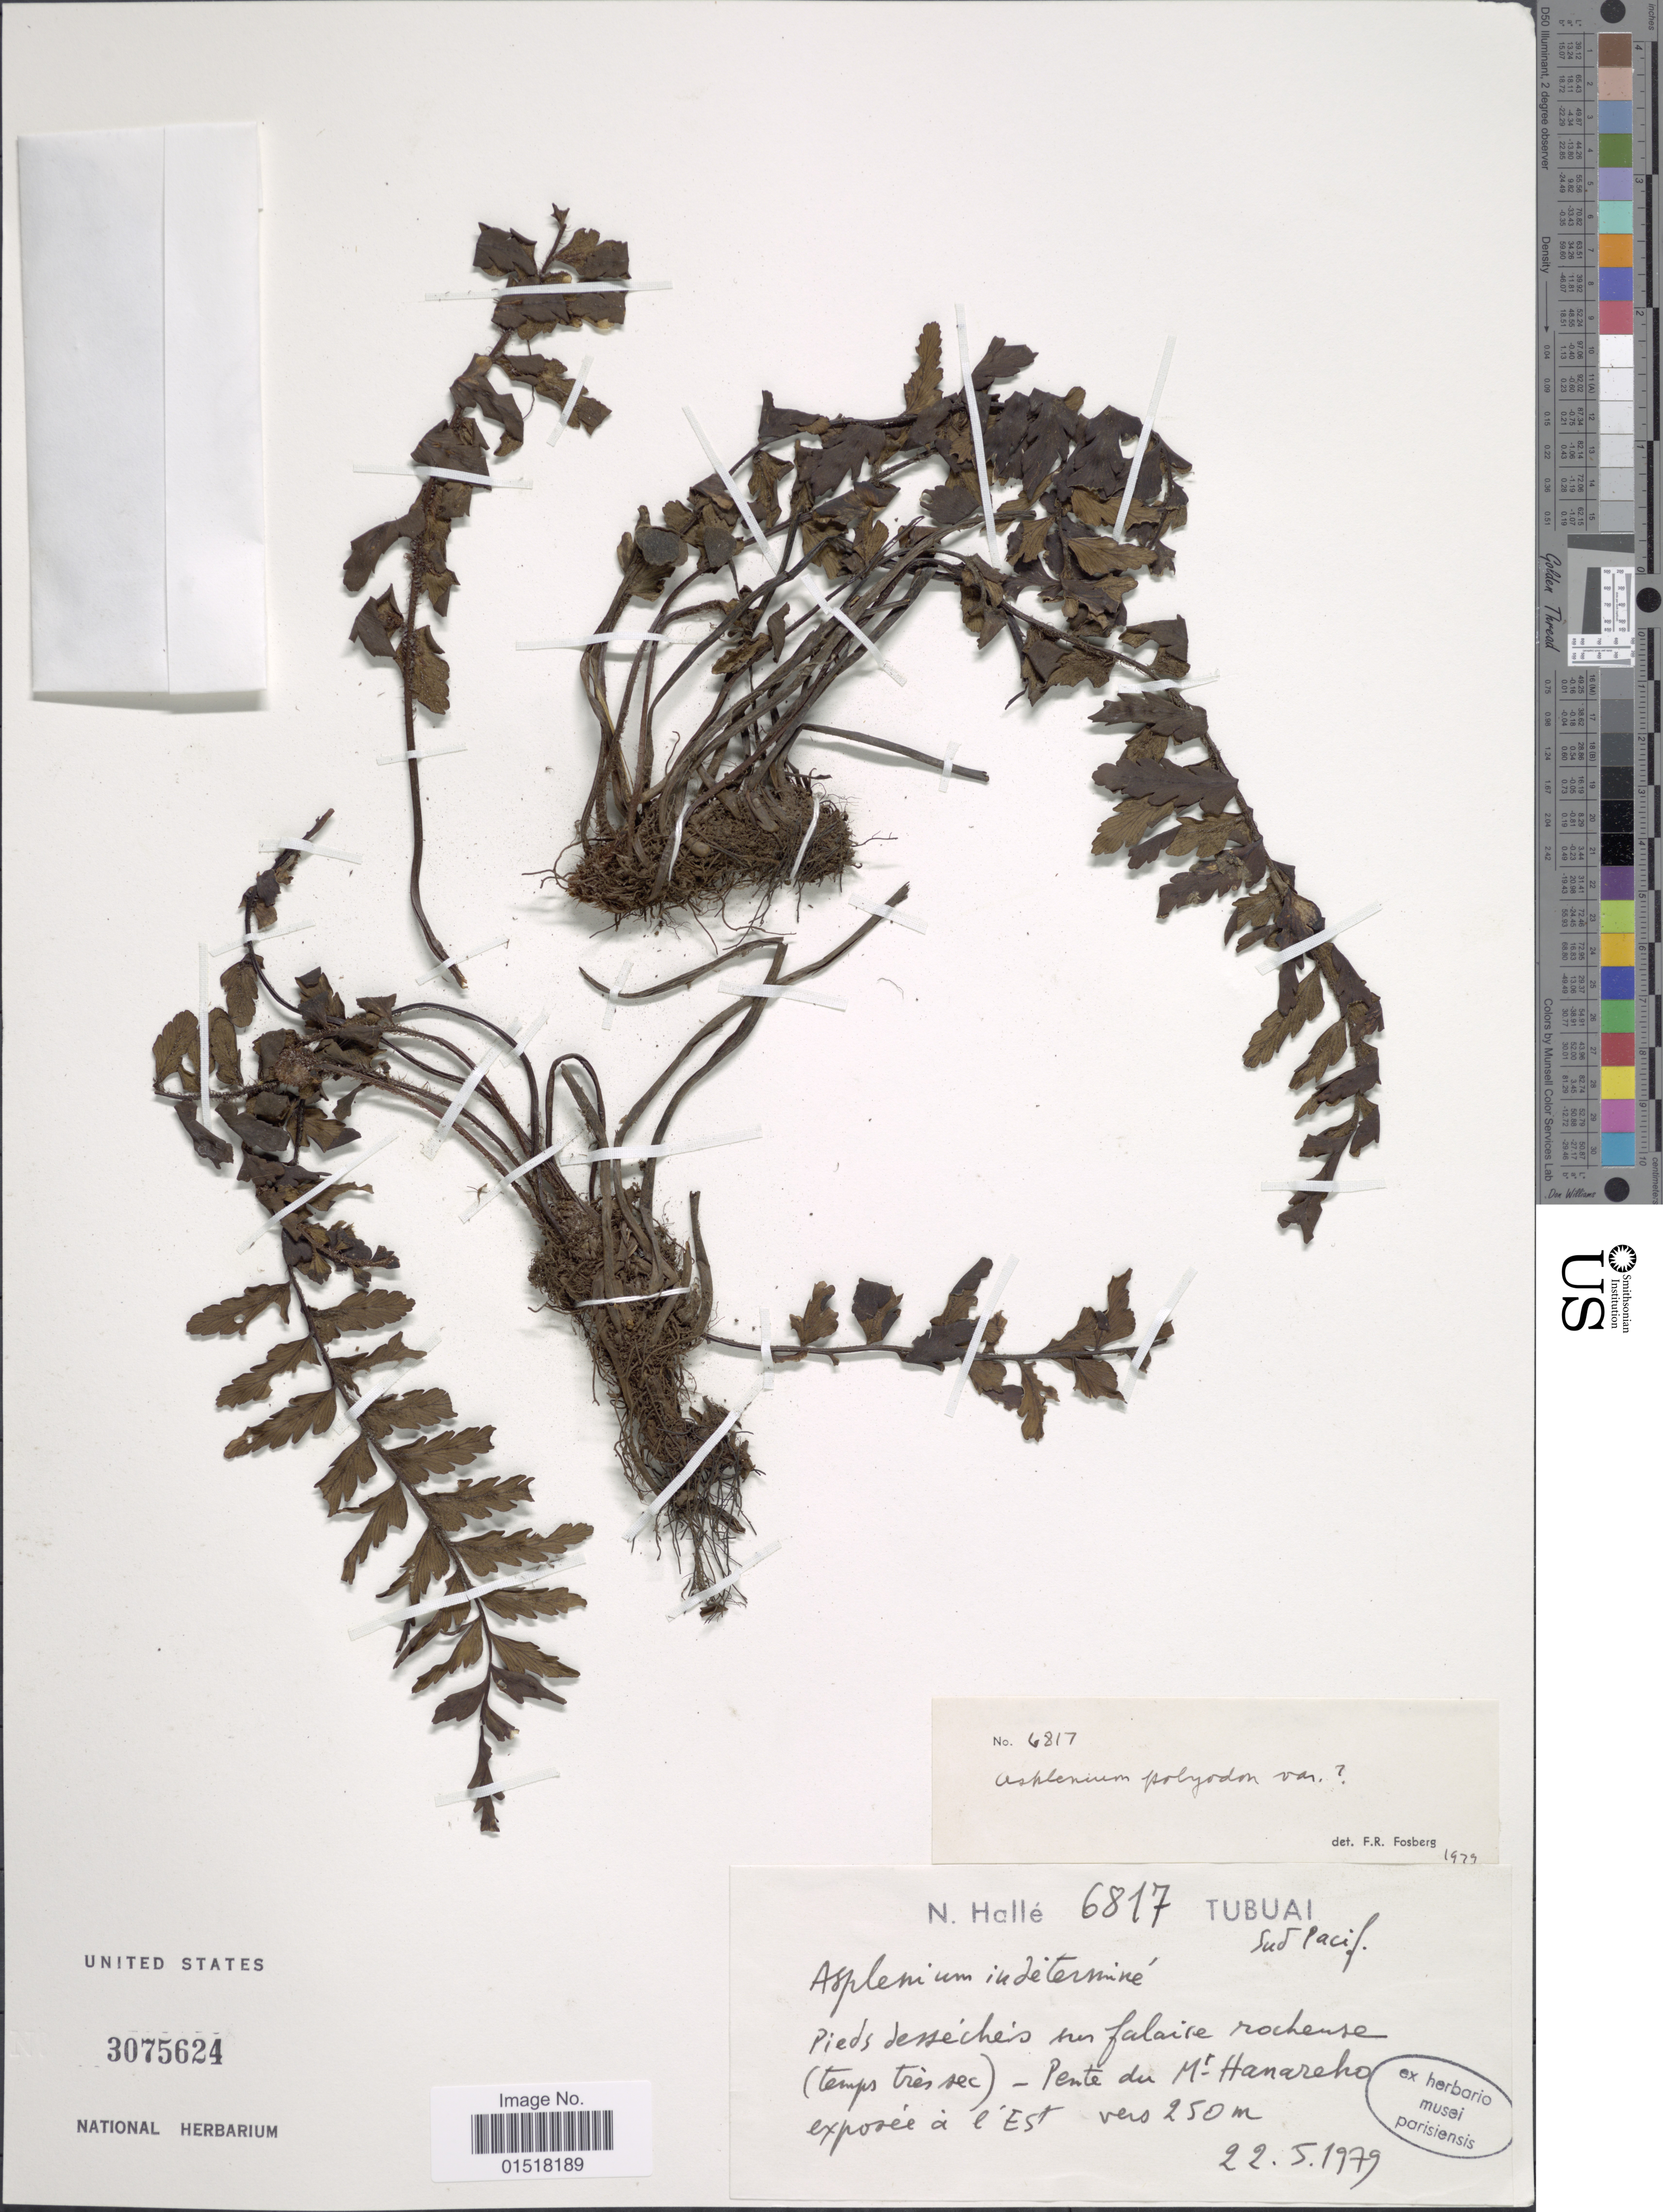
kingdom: Plantae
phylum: Tracheophyta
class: Polypodiopsida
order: Polypodiales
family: Aspleniaceae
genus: Asplenium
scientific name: Asplenium horridum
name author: Kaulf.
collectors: N. Hallé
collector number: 6817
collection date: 1979-05-22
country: French Polynesia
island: Tubuai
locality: Pieds desseches un falaise rochense (temps tres sec) - Pente du Mt. Hanareho, exposee a l'Est. [interpreted]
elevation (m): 250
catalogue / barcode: US 3075624